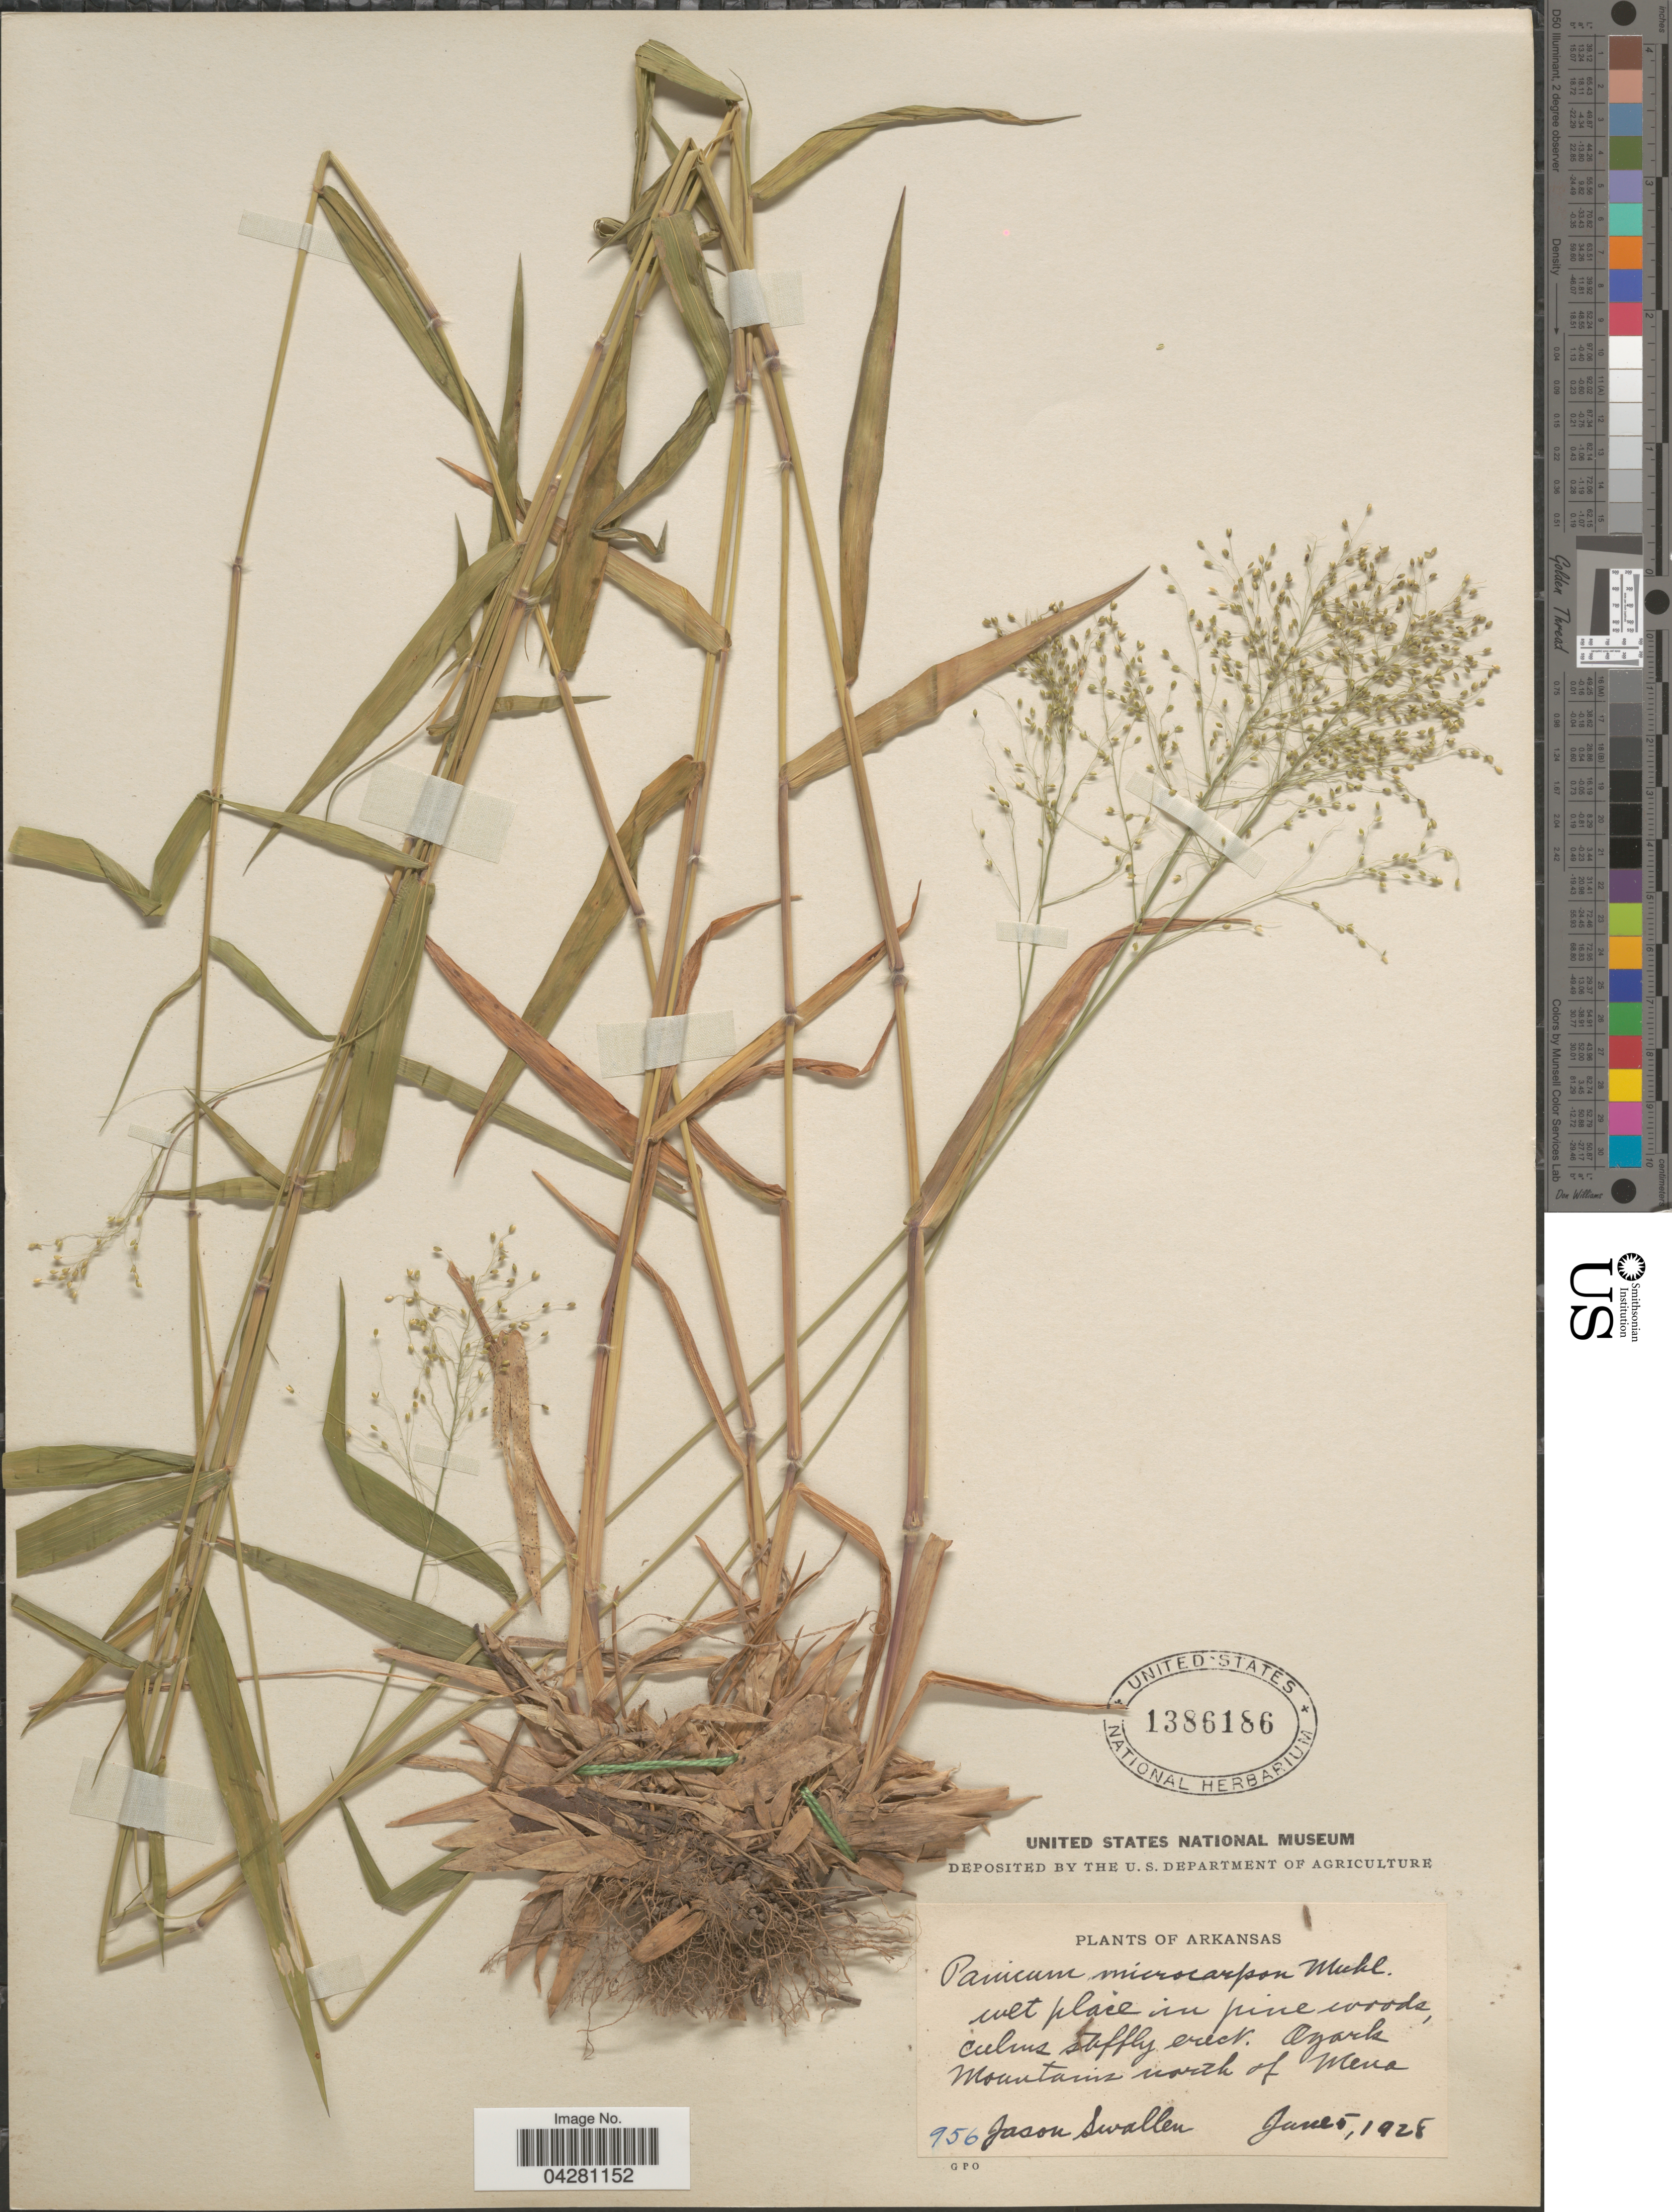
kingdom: Plantae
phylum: Tracheophyta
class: Liliopsida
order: Poales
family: Poaceae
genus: Dichanthelium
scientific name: Dichanthelium dichotomum var. dichotomum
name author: (L.) Gould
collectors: J. R. Swallen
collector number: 956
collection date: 1928-06-05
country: United States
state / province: Arkansas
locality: Ozark Mountains north of Mena.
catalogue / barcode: US 1386186